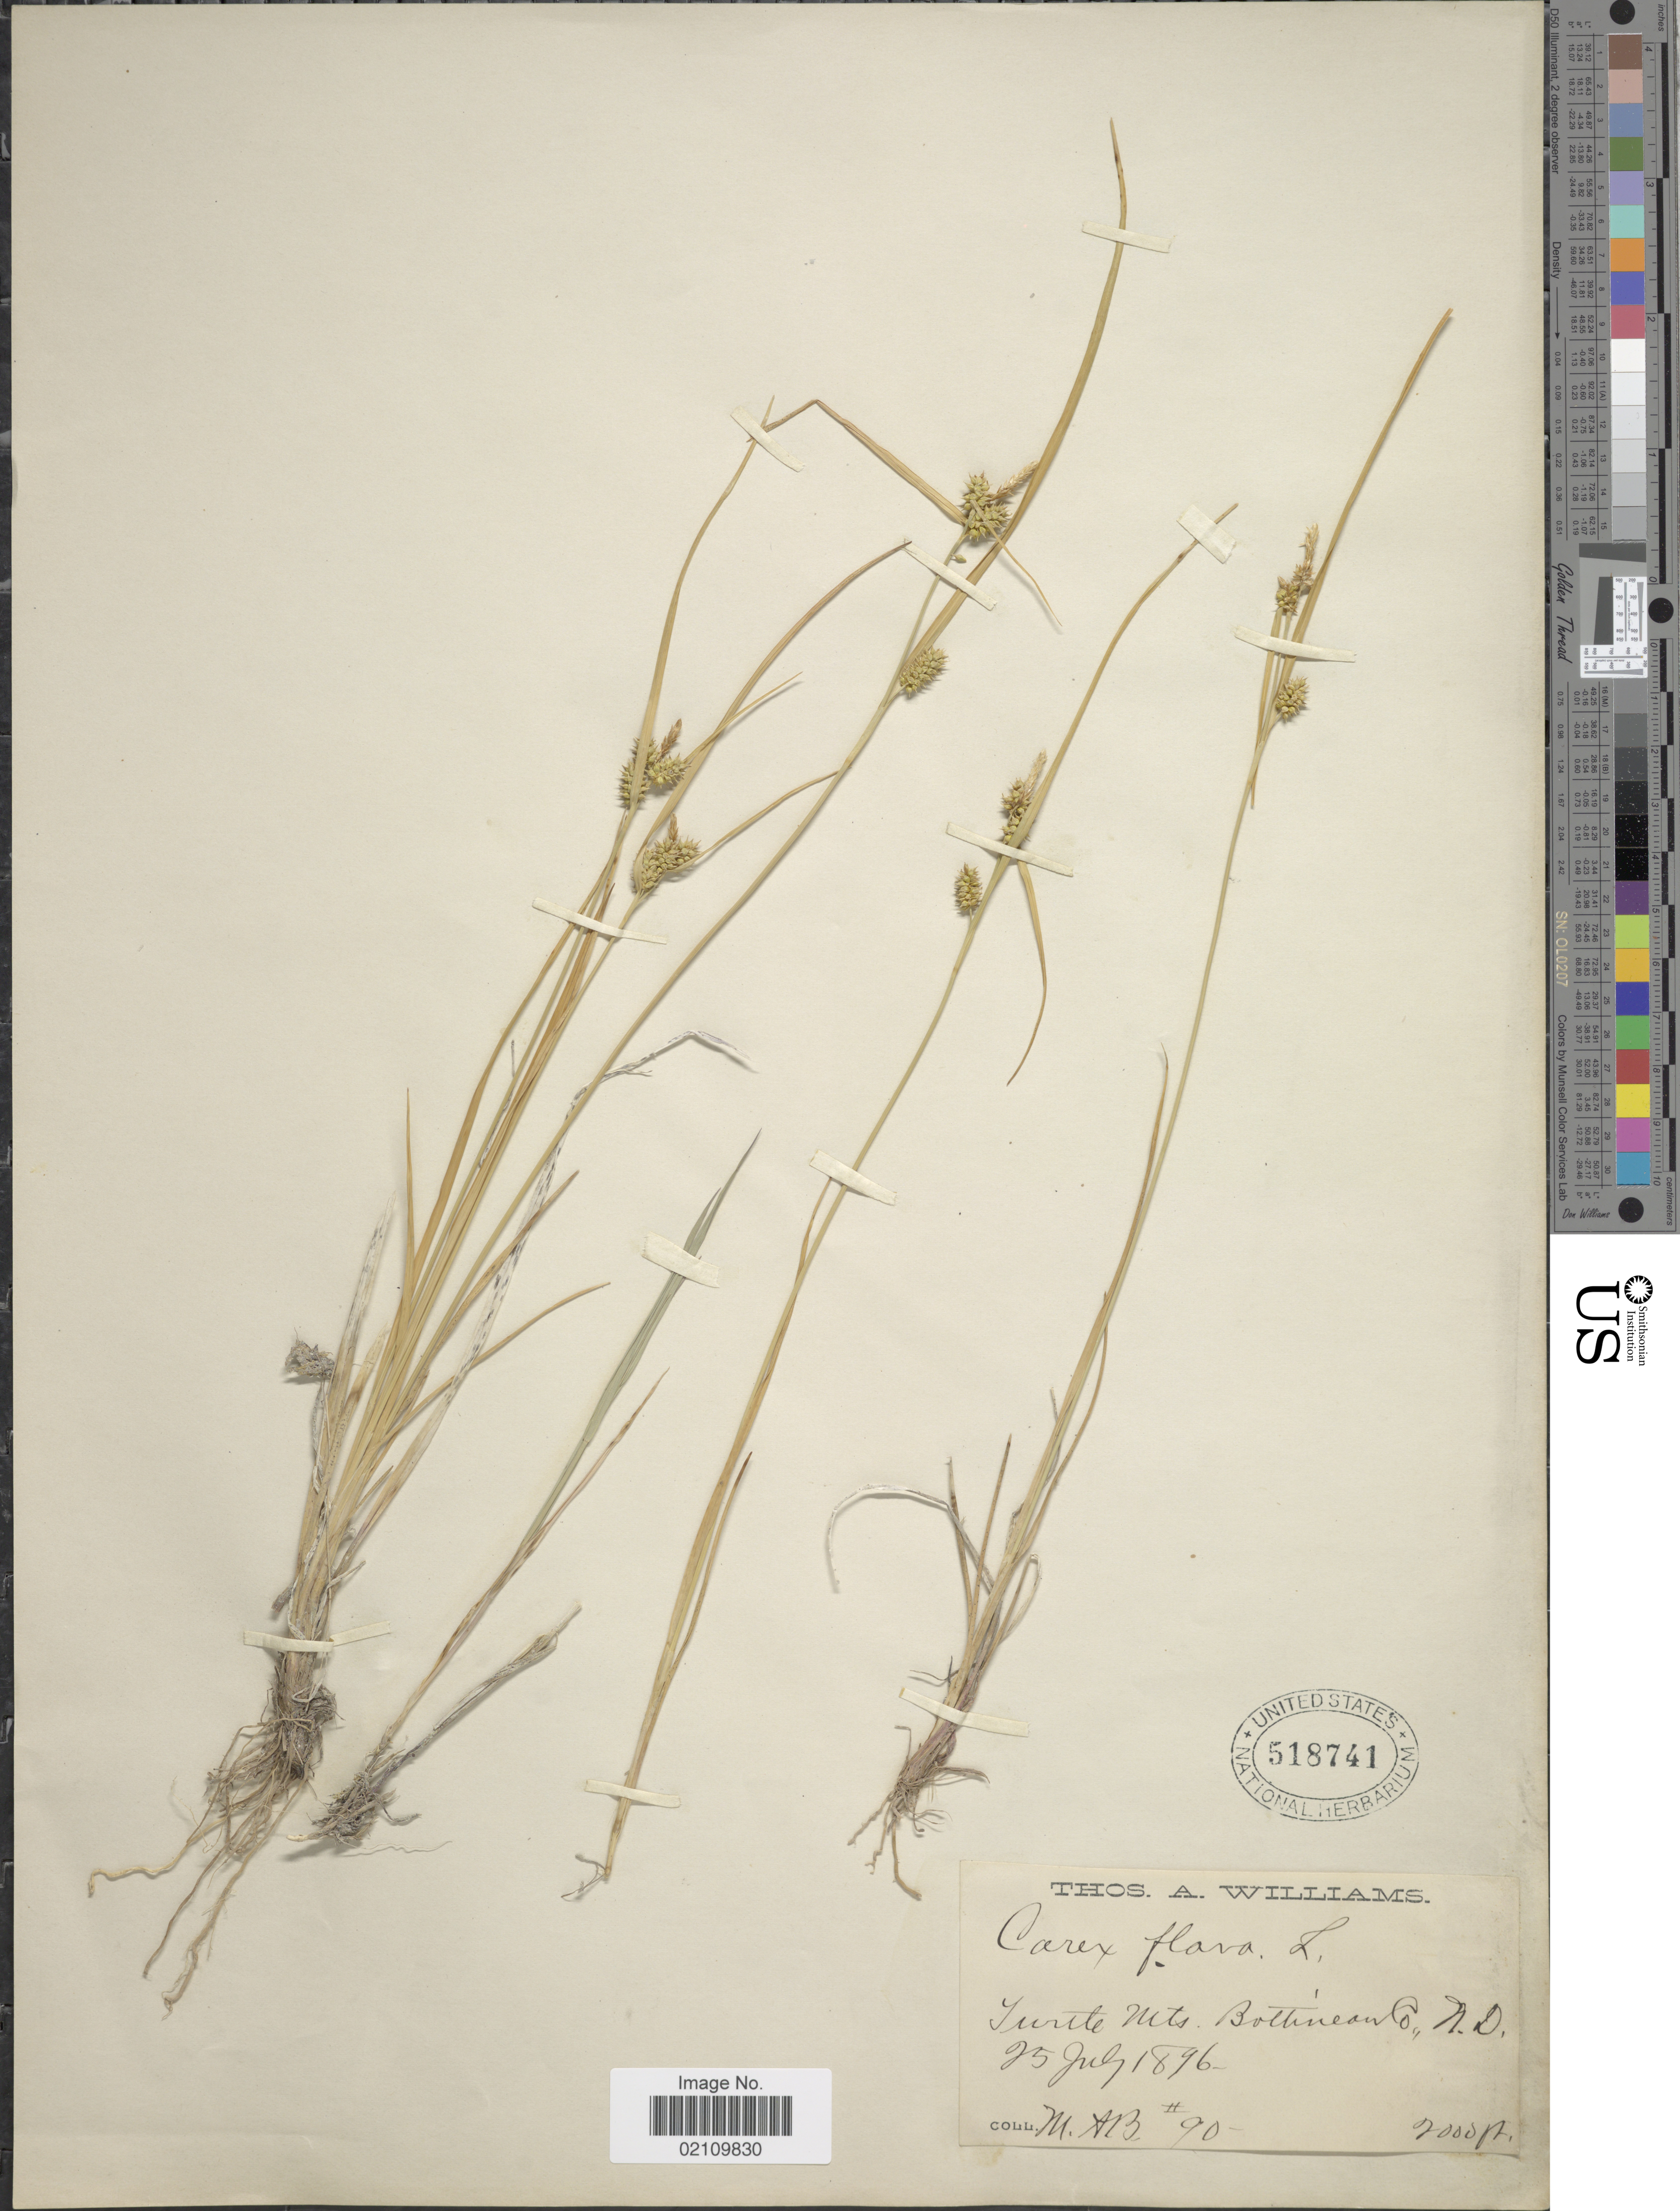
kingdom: Plantae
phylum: Tracheophyta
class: Liliopsida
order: Poales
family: Cyperaceae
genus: Carex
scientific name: Carex flava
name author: L.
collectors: M. A. B.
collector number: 90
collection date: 1896-07-25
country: United States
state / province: North Dakota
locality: Turtle Mts. Bottineau Co., N.D.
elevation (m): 610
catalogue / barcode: US 518741